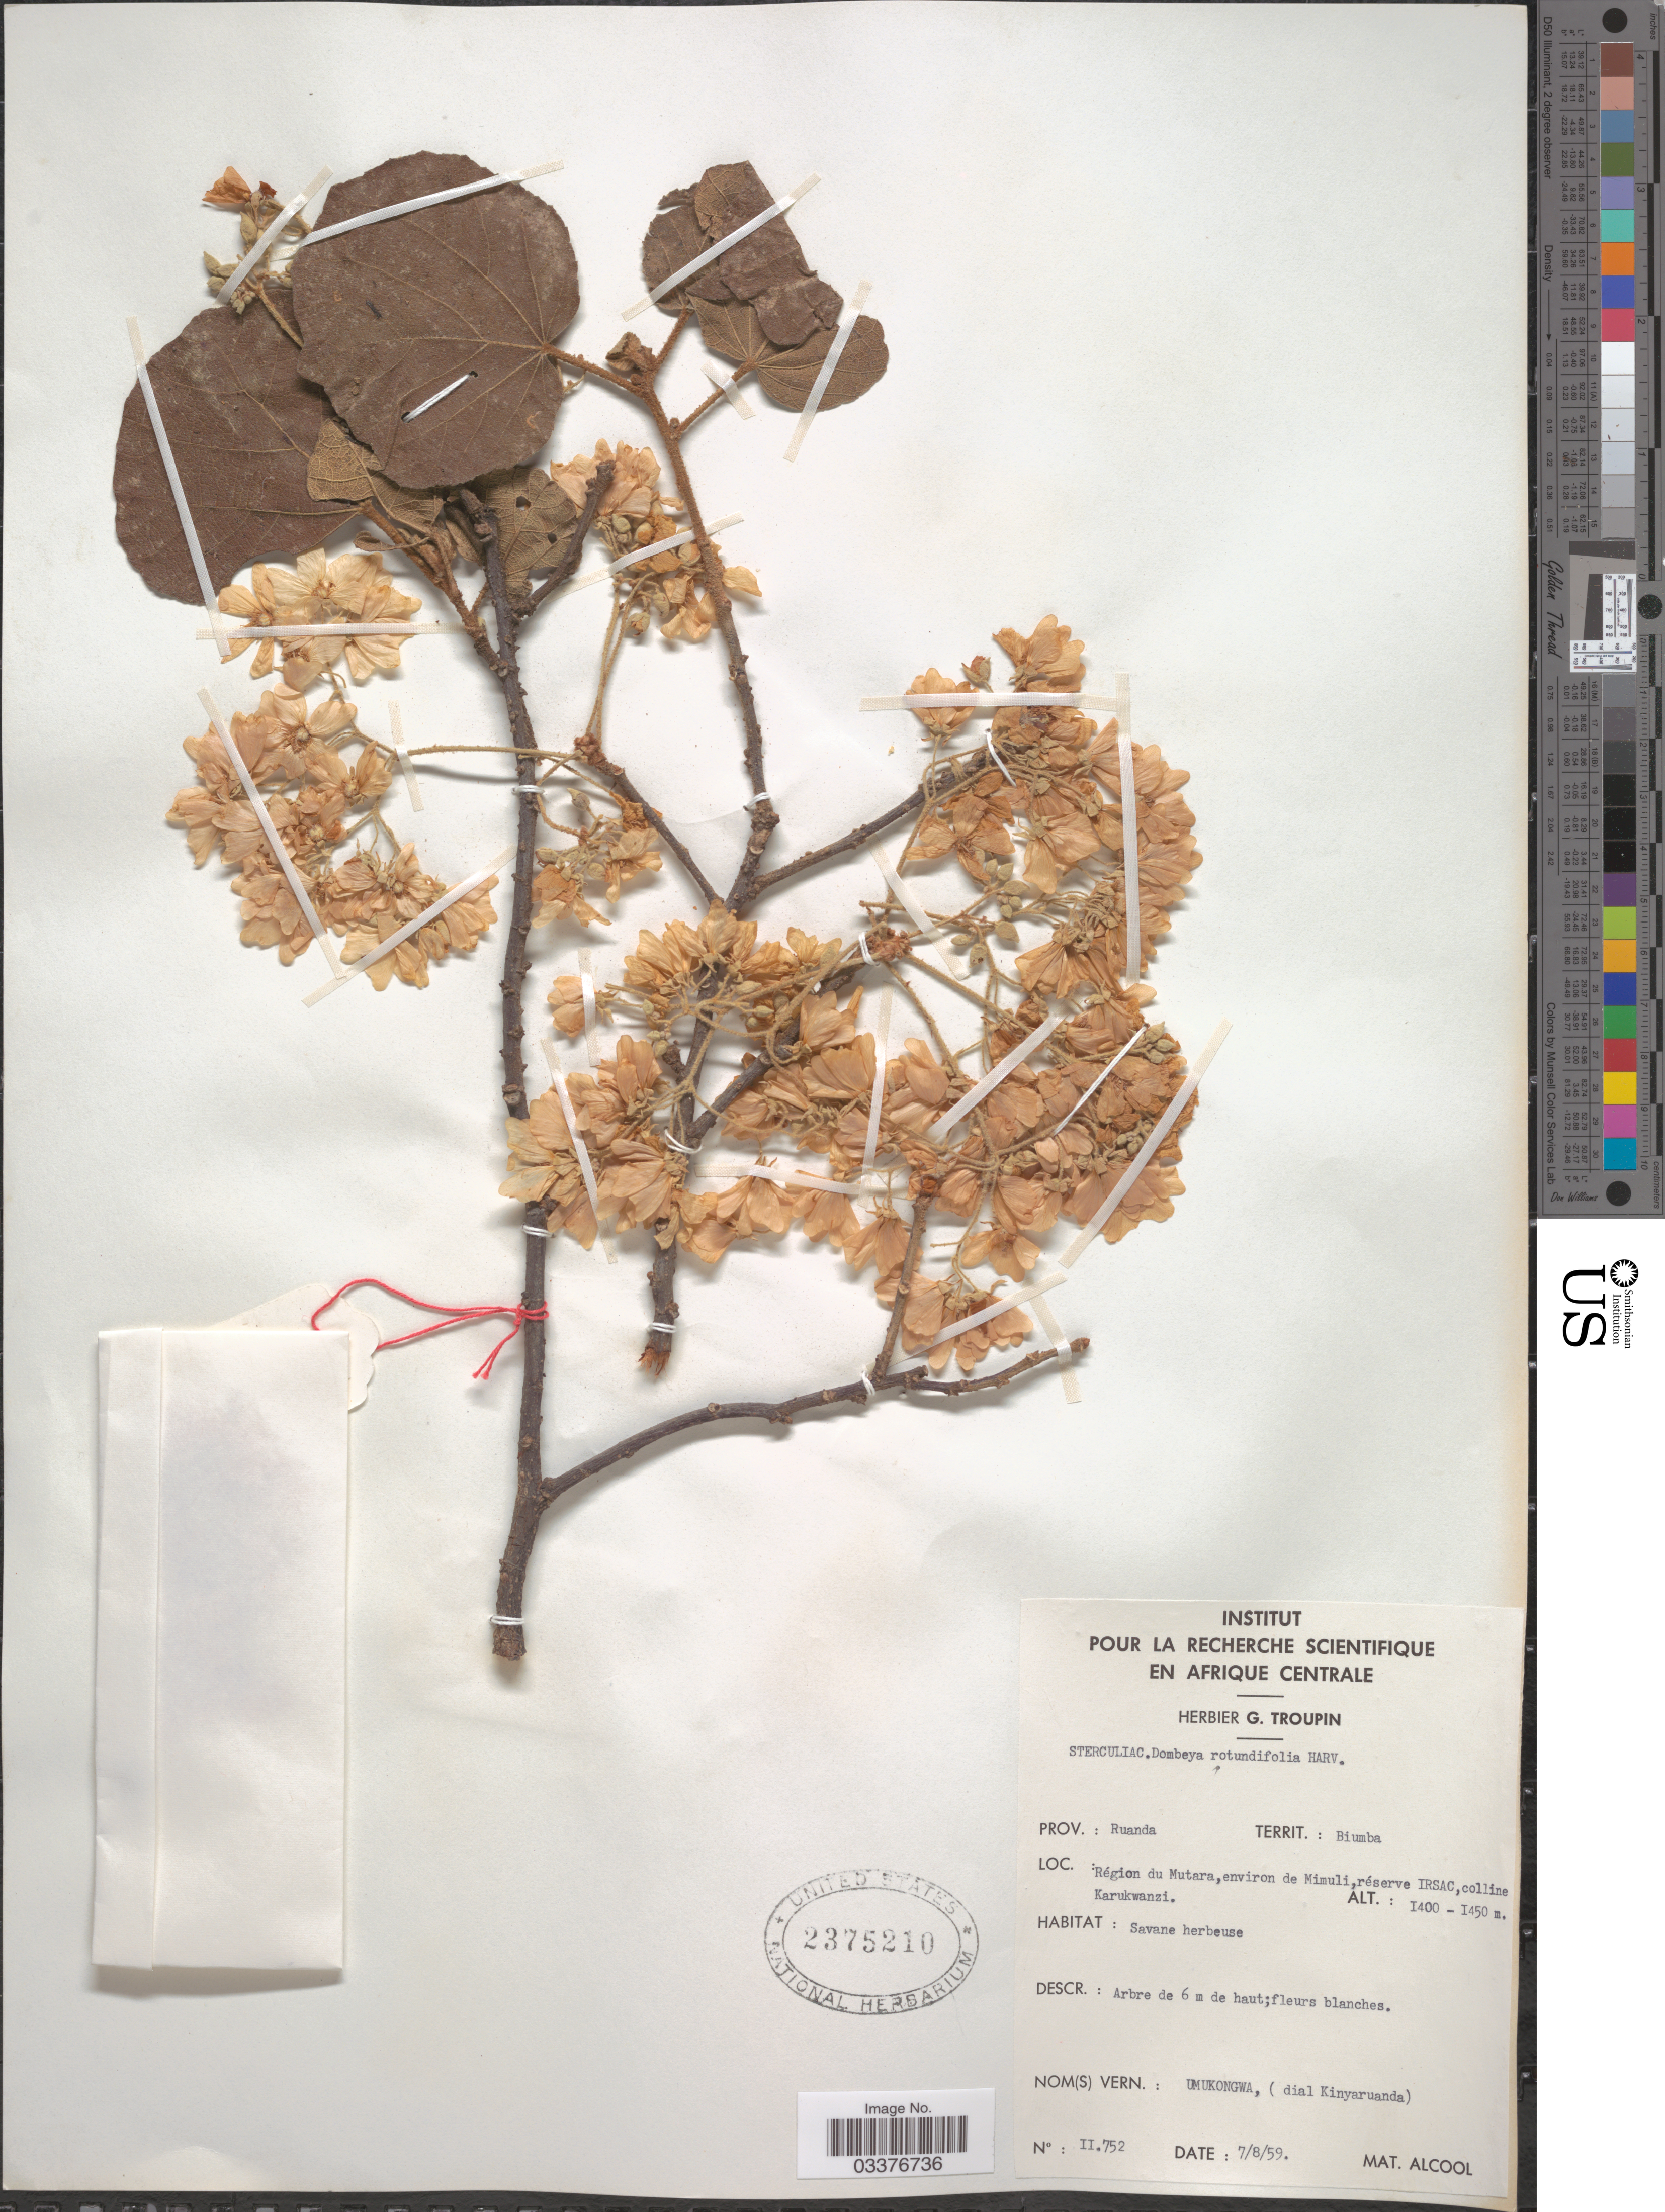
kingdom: Plantae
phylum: Tracheophyta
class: Magnoliopsida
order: Malvales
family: Malvaceae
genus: Dombeya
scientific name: Dombeya rotundifolia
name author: (Hochst.) Planch.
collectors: ex herb. G. Troupin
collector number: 11752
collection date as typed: Transcribed d/m/y: 7/8/59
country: Rwanda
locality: Prov. Ruanda. Territ.: Biumba. Région du Mutara, environ de Mimuli, réserve IRSAC, colline Karukwanzi.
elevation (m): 1400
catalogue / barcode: US 2375210